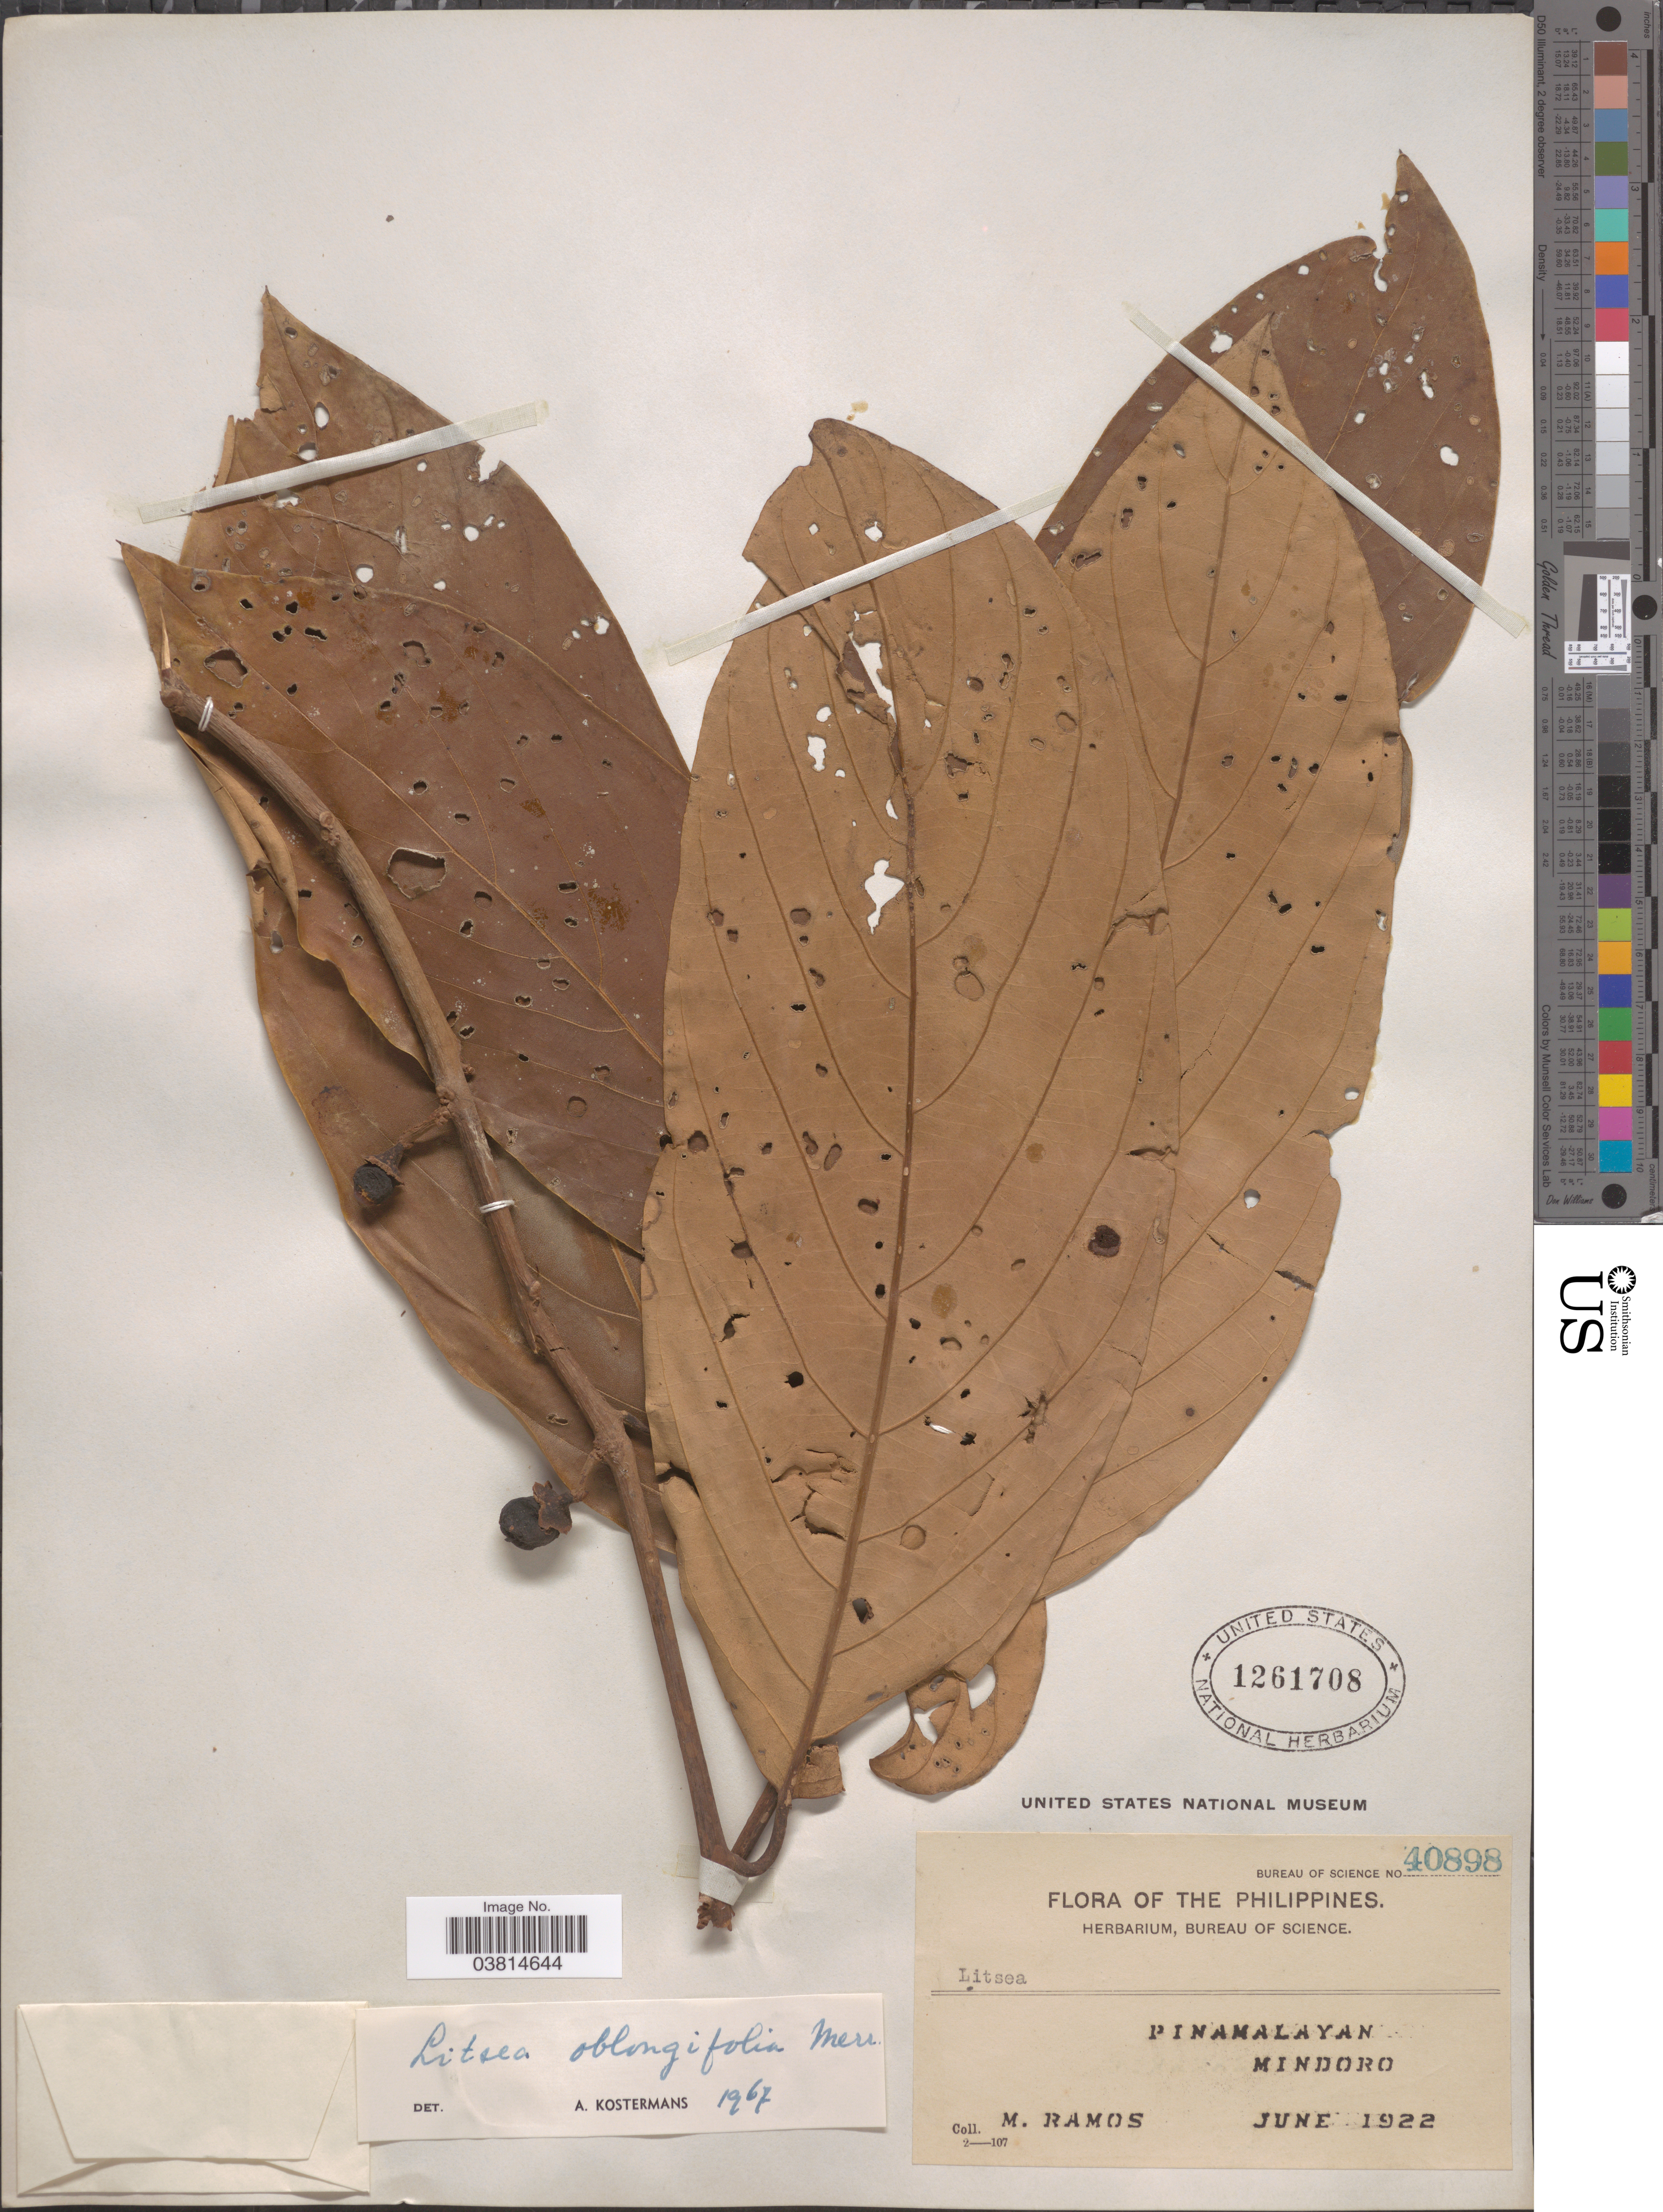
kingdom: Plantae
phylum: Tracheophyta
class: Magnoliopsida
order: Laurales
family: Lauraceae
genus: Litsea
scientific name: Litsea oblongifolia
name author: Merr.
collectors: M. Ramos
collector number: Bureau of Science 40898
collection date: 1922-06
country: Philippines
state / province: Mimaropa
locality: Pinamalayan. Mindoro.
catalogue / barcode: US 1261708